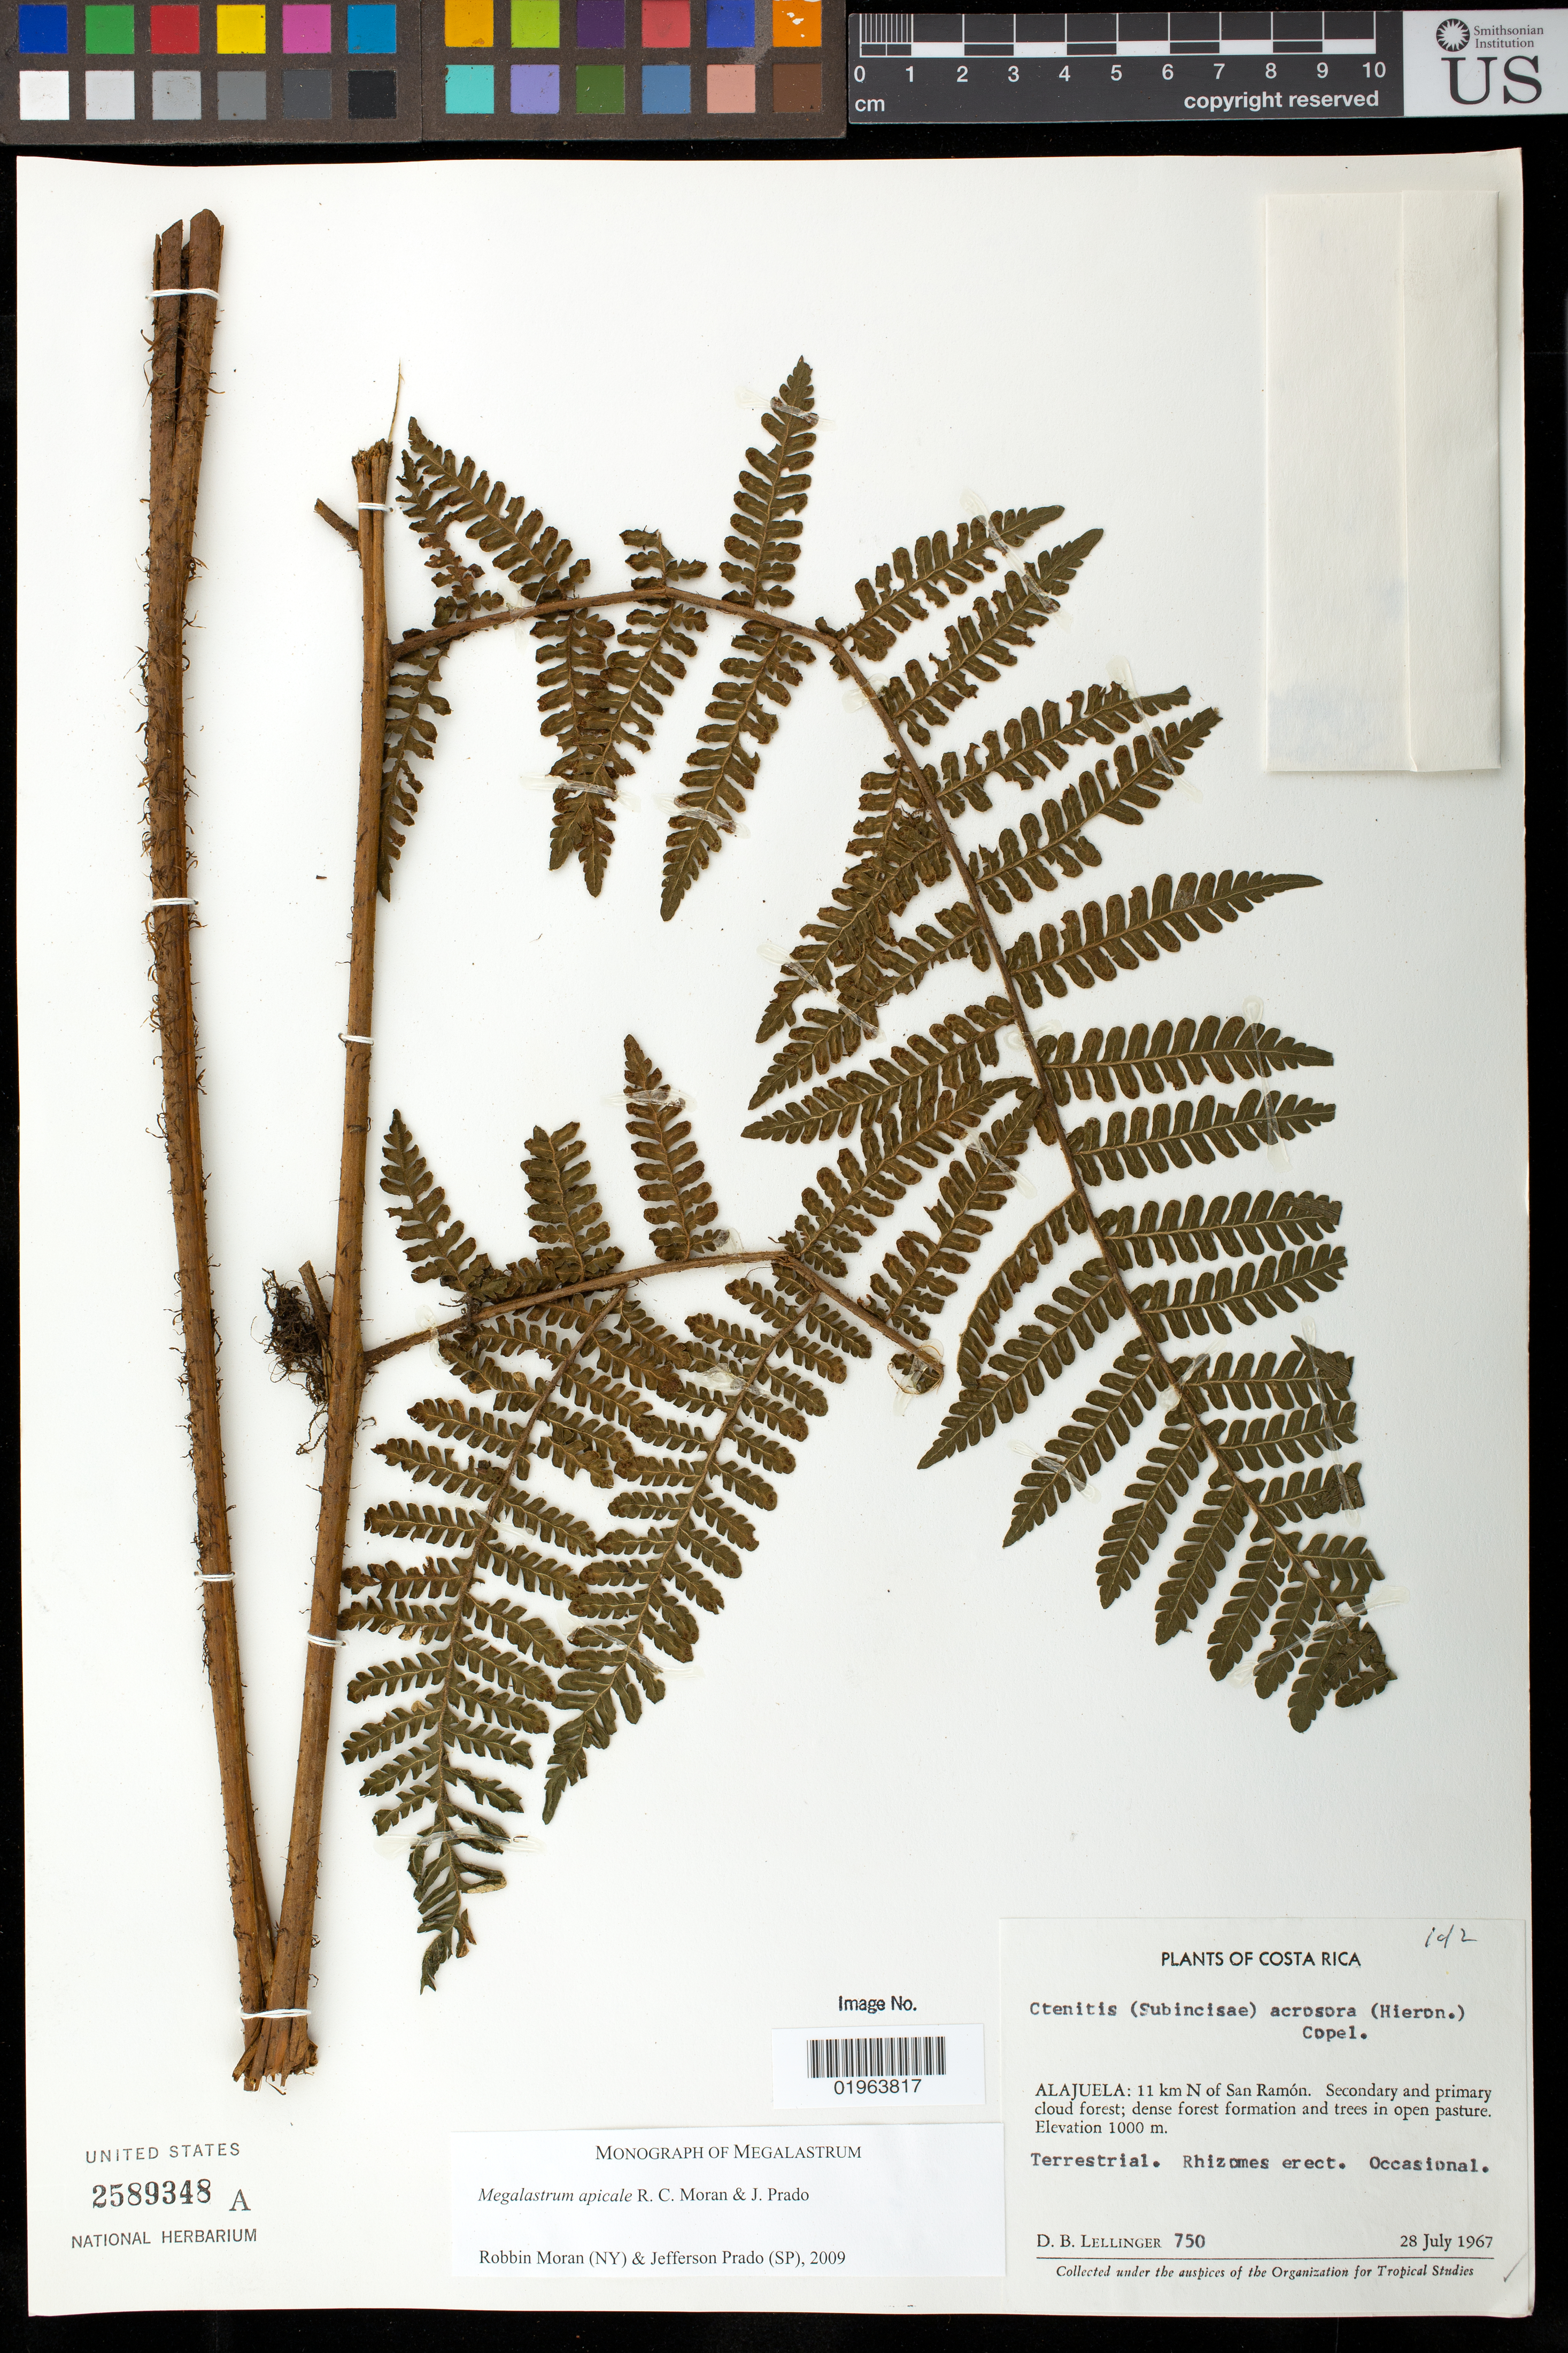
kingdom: Plantae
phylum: Tracheophyta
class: Polypodiopsida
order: Polypodiales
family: Dryopteridaceae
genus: Megalastrum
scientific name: Megalastrum apicale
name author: R.C. Moran & J. Prado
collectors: D. B. Lellinger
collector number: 750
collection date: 1967-07-28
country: Costa Rica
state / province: Alajuela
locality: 11 km N of San Ramón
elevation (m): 1000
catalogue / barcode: US 2589348